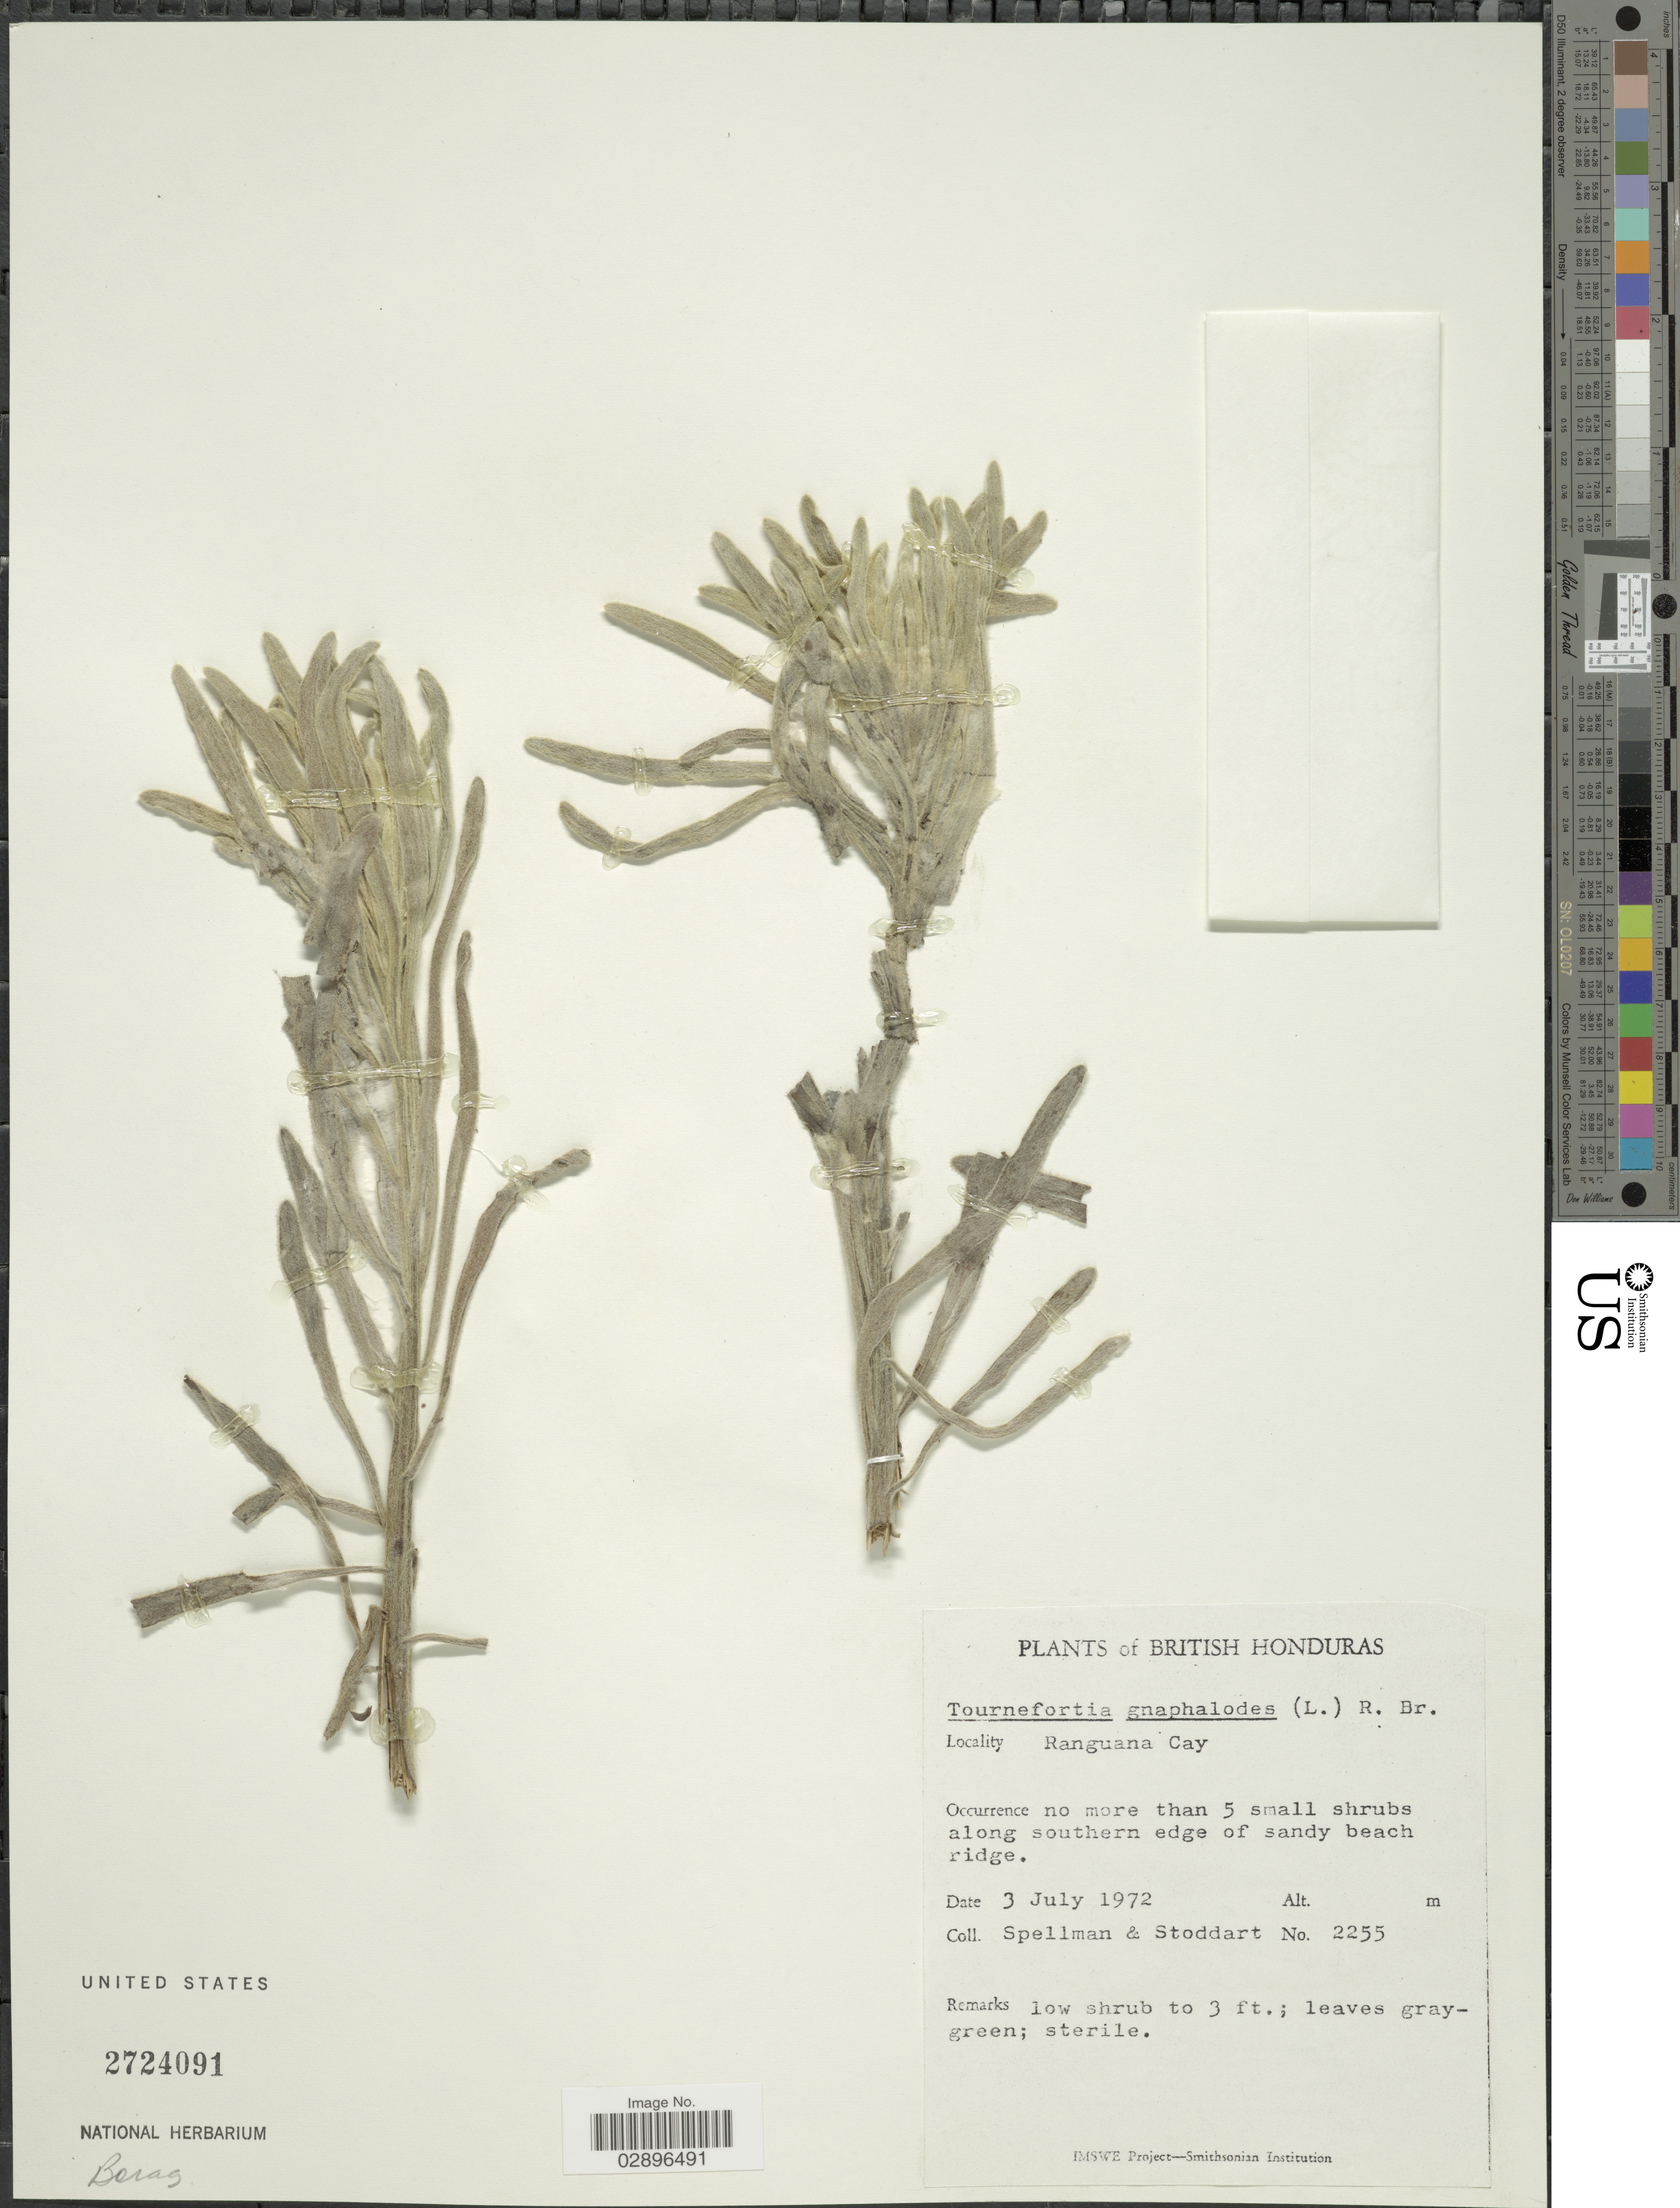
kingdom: Plantae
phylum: Tracheophyta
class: Magnoliopsida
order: Boraginales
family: Heliotropiaceae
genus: Tournefortia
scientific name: Tournefortia gnaphalodes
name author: (L.) R. Br.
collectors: Spellman, -- & -. Stoddart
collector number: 2255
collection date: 1972-07-03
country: Belize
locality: British Honduras. Ranguana Cay.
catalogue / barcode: US 2724091